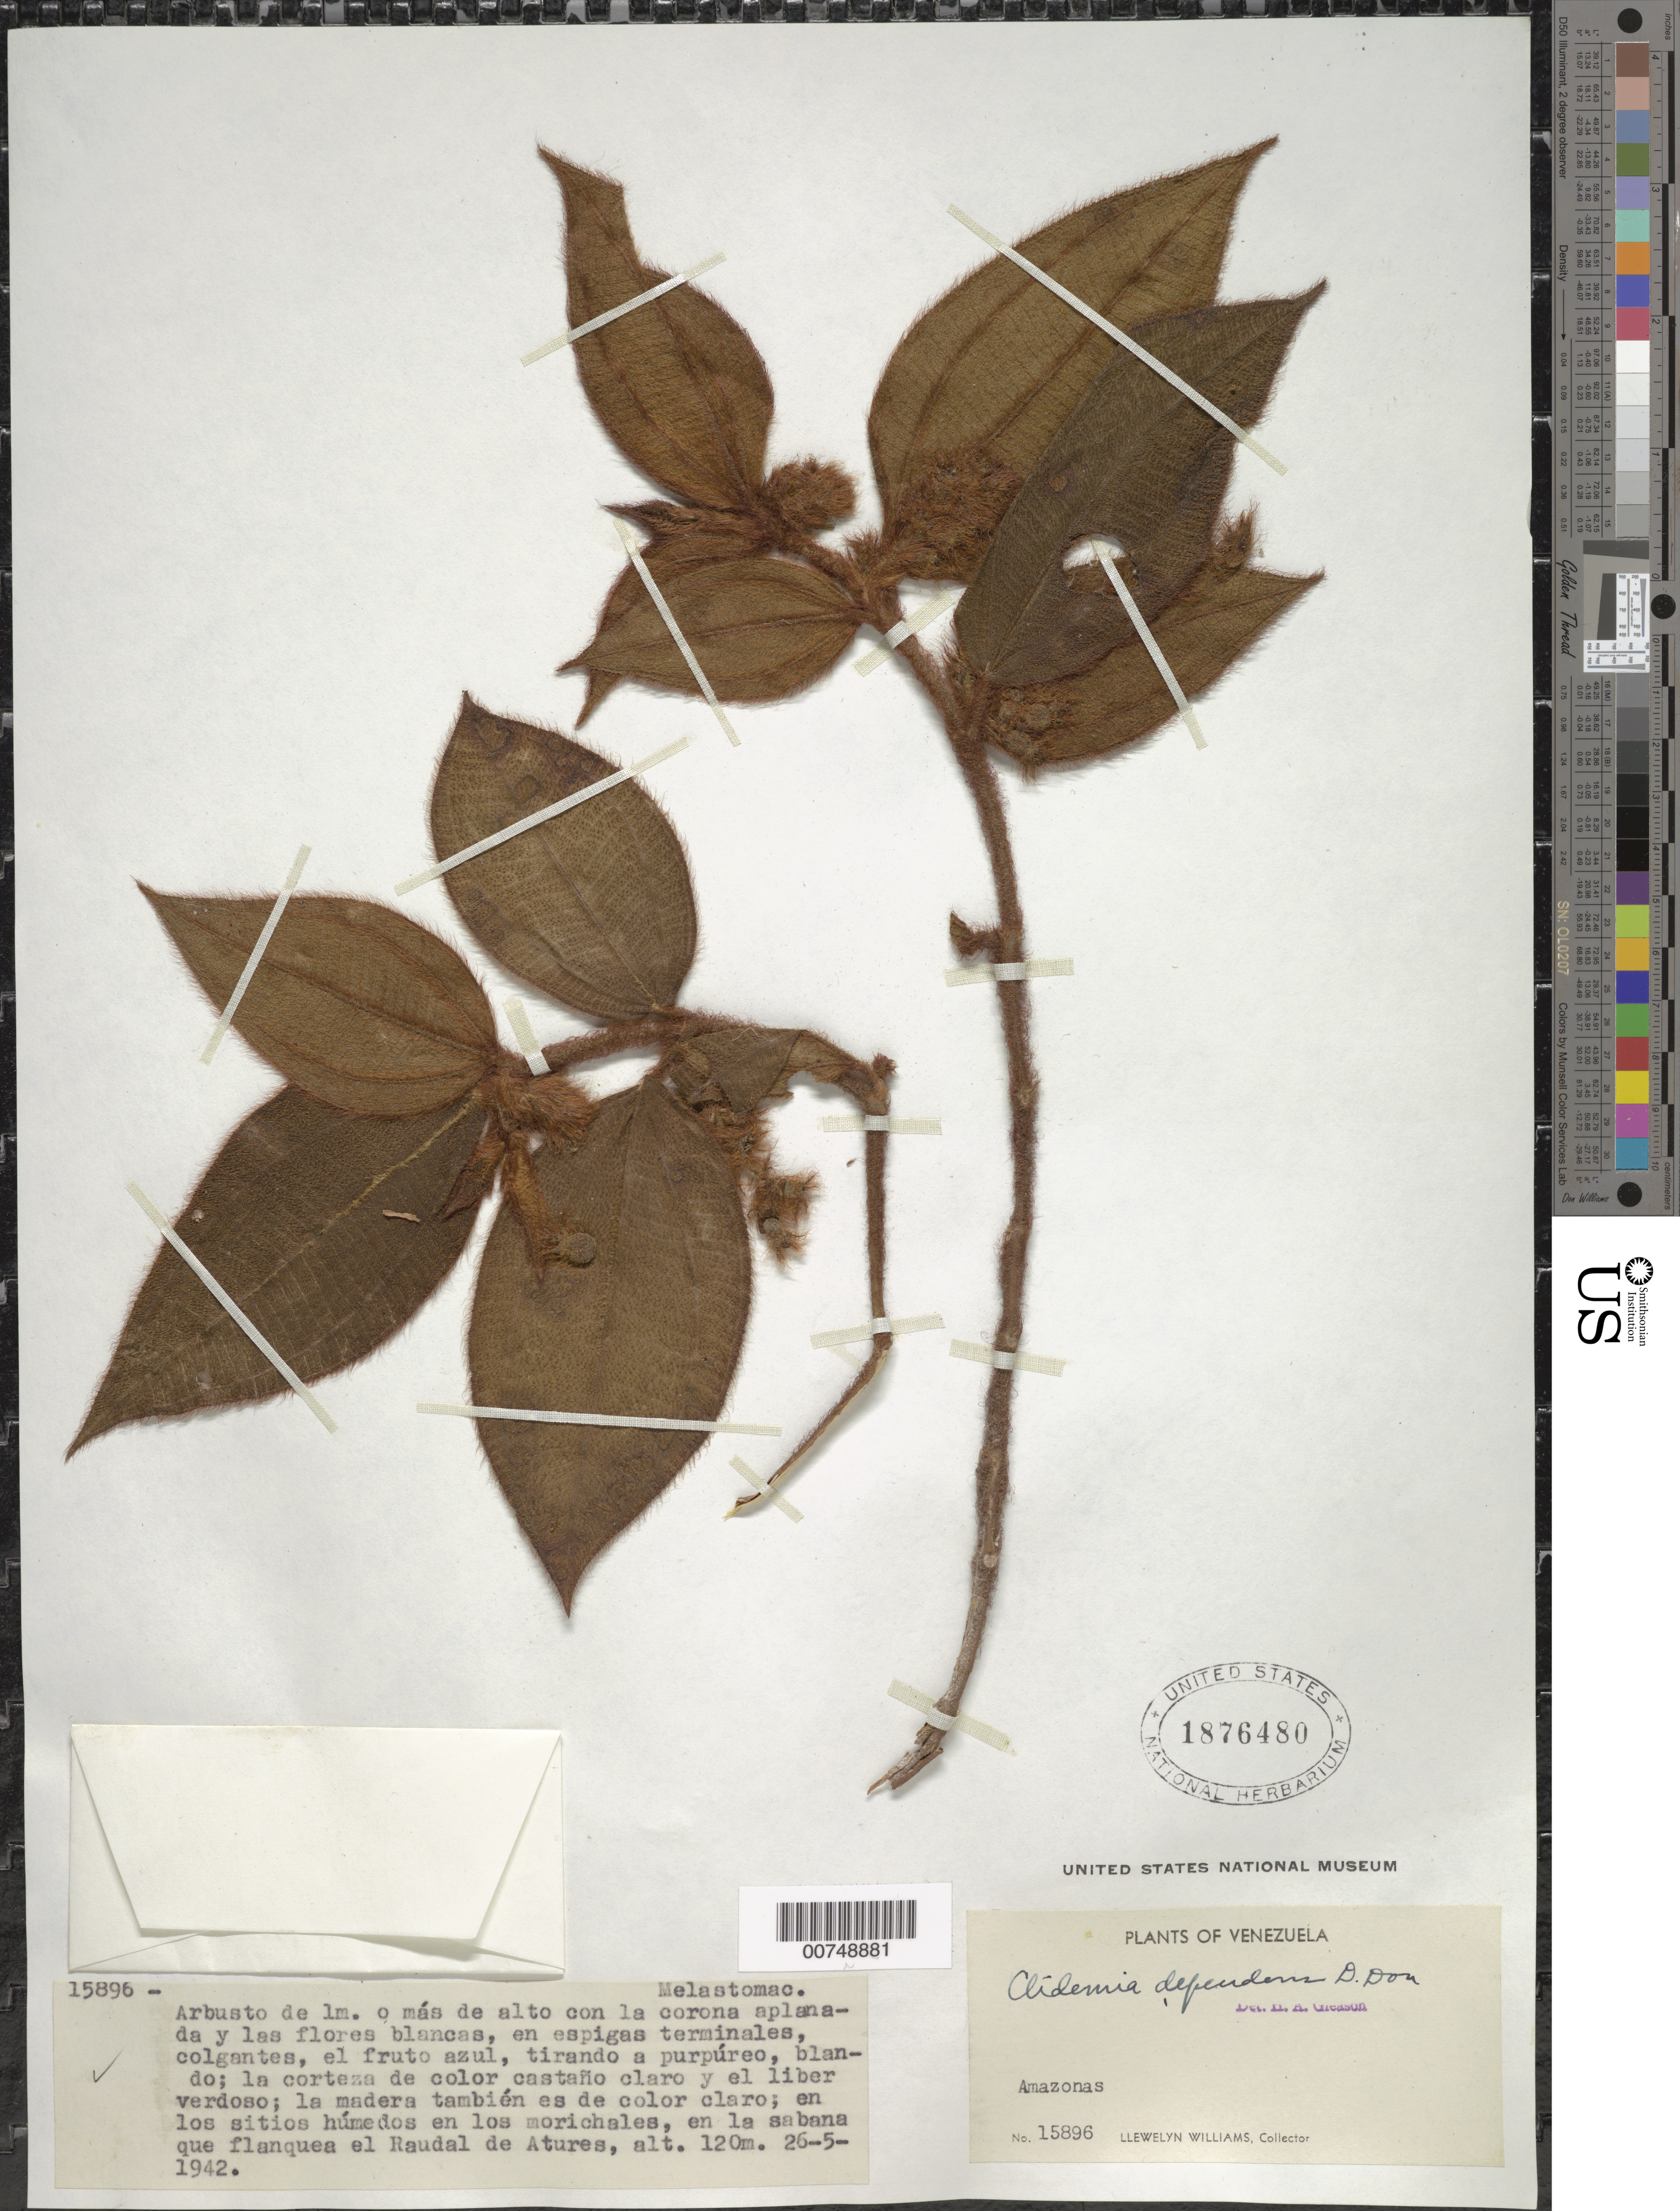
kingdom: Plantae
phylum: Tracheophyta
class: Magnoliopsida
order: Myrtales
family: Melastomataceae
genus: Clidemia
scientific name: Clidemia dependens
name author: D. Don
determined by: Gleason, H. A.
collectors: Ll. Williams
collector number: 15896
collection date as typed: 26-Jun-42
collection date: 1942-06-26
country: Venezuela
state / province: Amazonas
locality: Raudal de Atures, Río Cantaniapo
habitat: Sitios humedos en los morichales, en la sabana que flanquea el Raudal de Atures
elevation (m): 120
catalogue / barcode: US 1876480